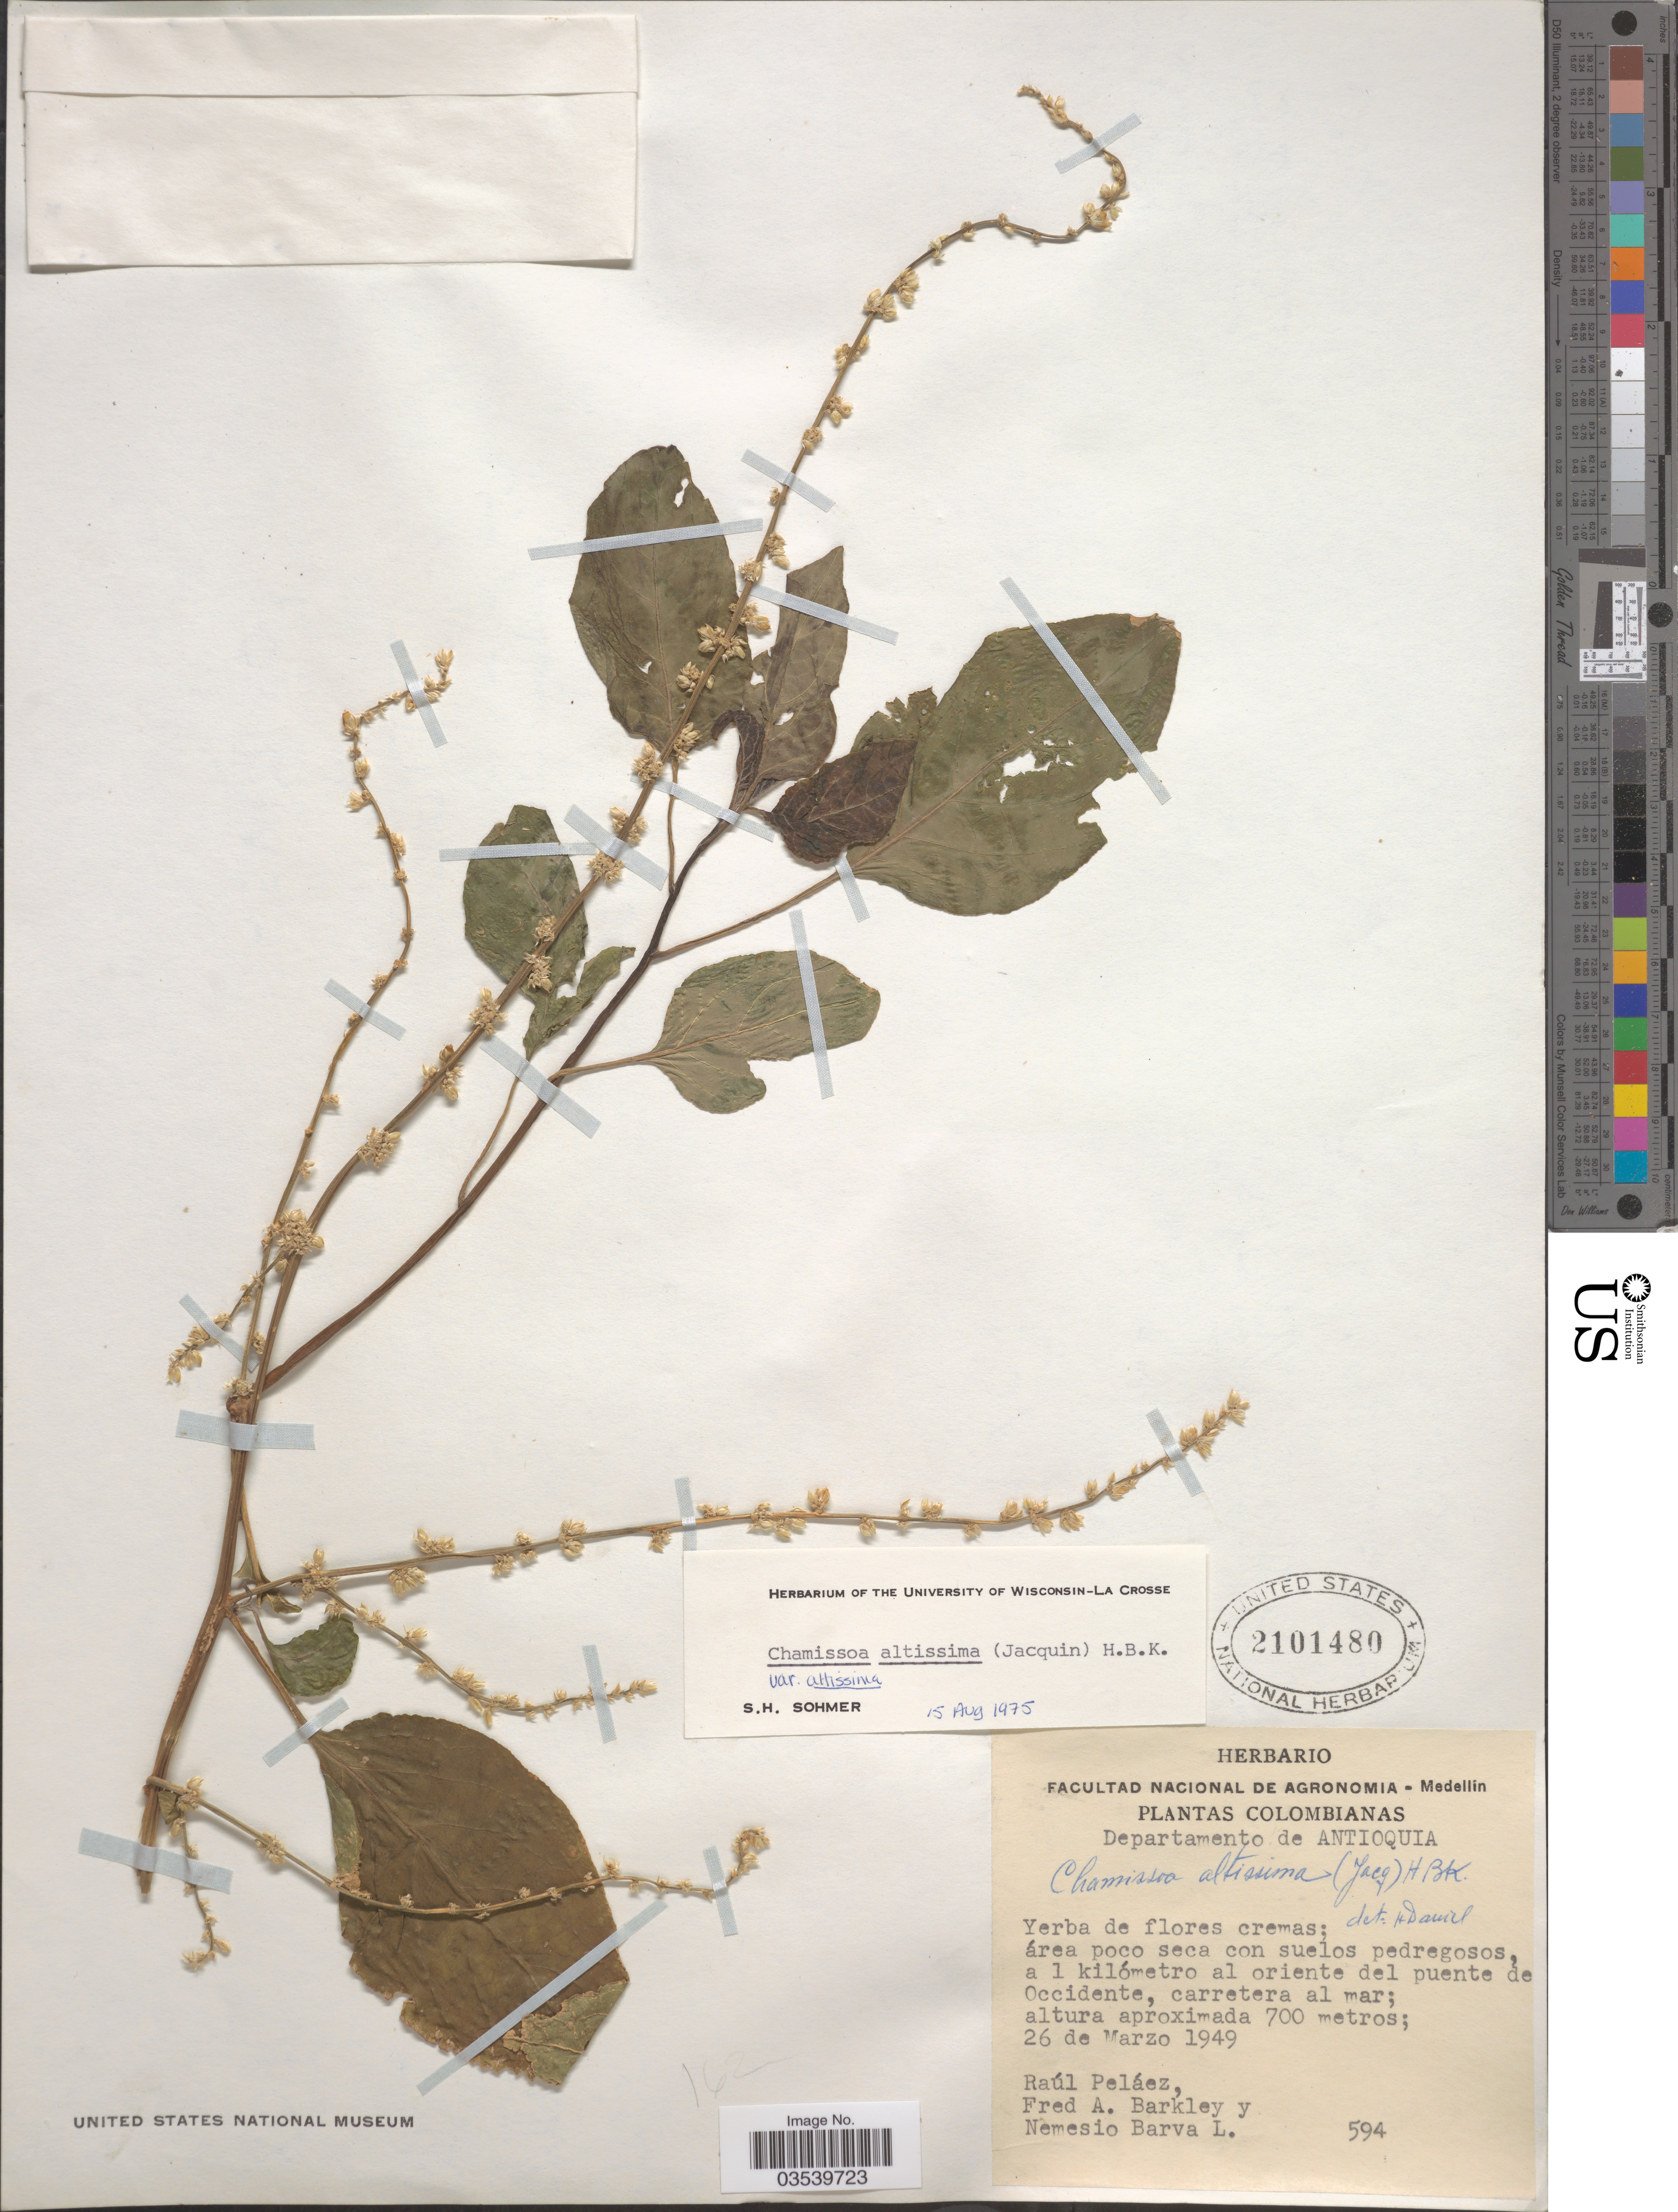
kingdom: Plantae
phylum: Tracheophyta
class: Magnoliopsida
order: Caryophyllales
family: Amaranthaceae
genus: Chamissoa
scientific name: Chamissoa altissima var. altissima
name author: (Jacq.) Kunth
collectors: R. Pelaez, F. A. Barkley & N. Lopez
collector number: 594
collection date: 1949-03-26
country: Colombia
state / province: Antioquia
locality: Departamento de Antioquia. Área poco seca con suelos pedregosos, a 1 kilómetro al oriente del puente de Occidente, carretera al mar.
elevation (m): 700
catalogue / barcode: US 2101480